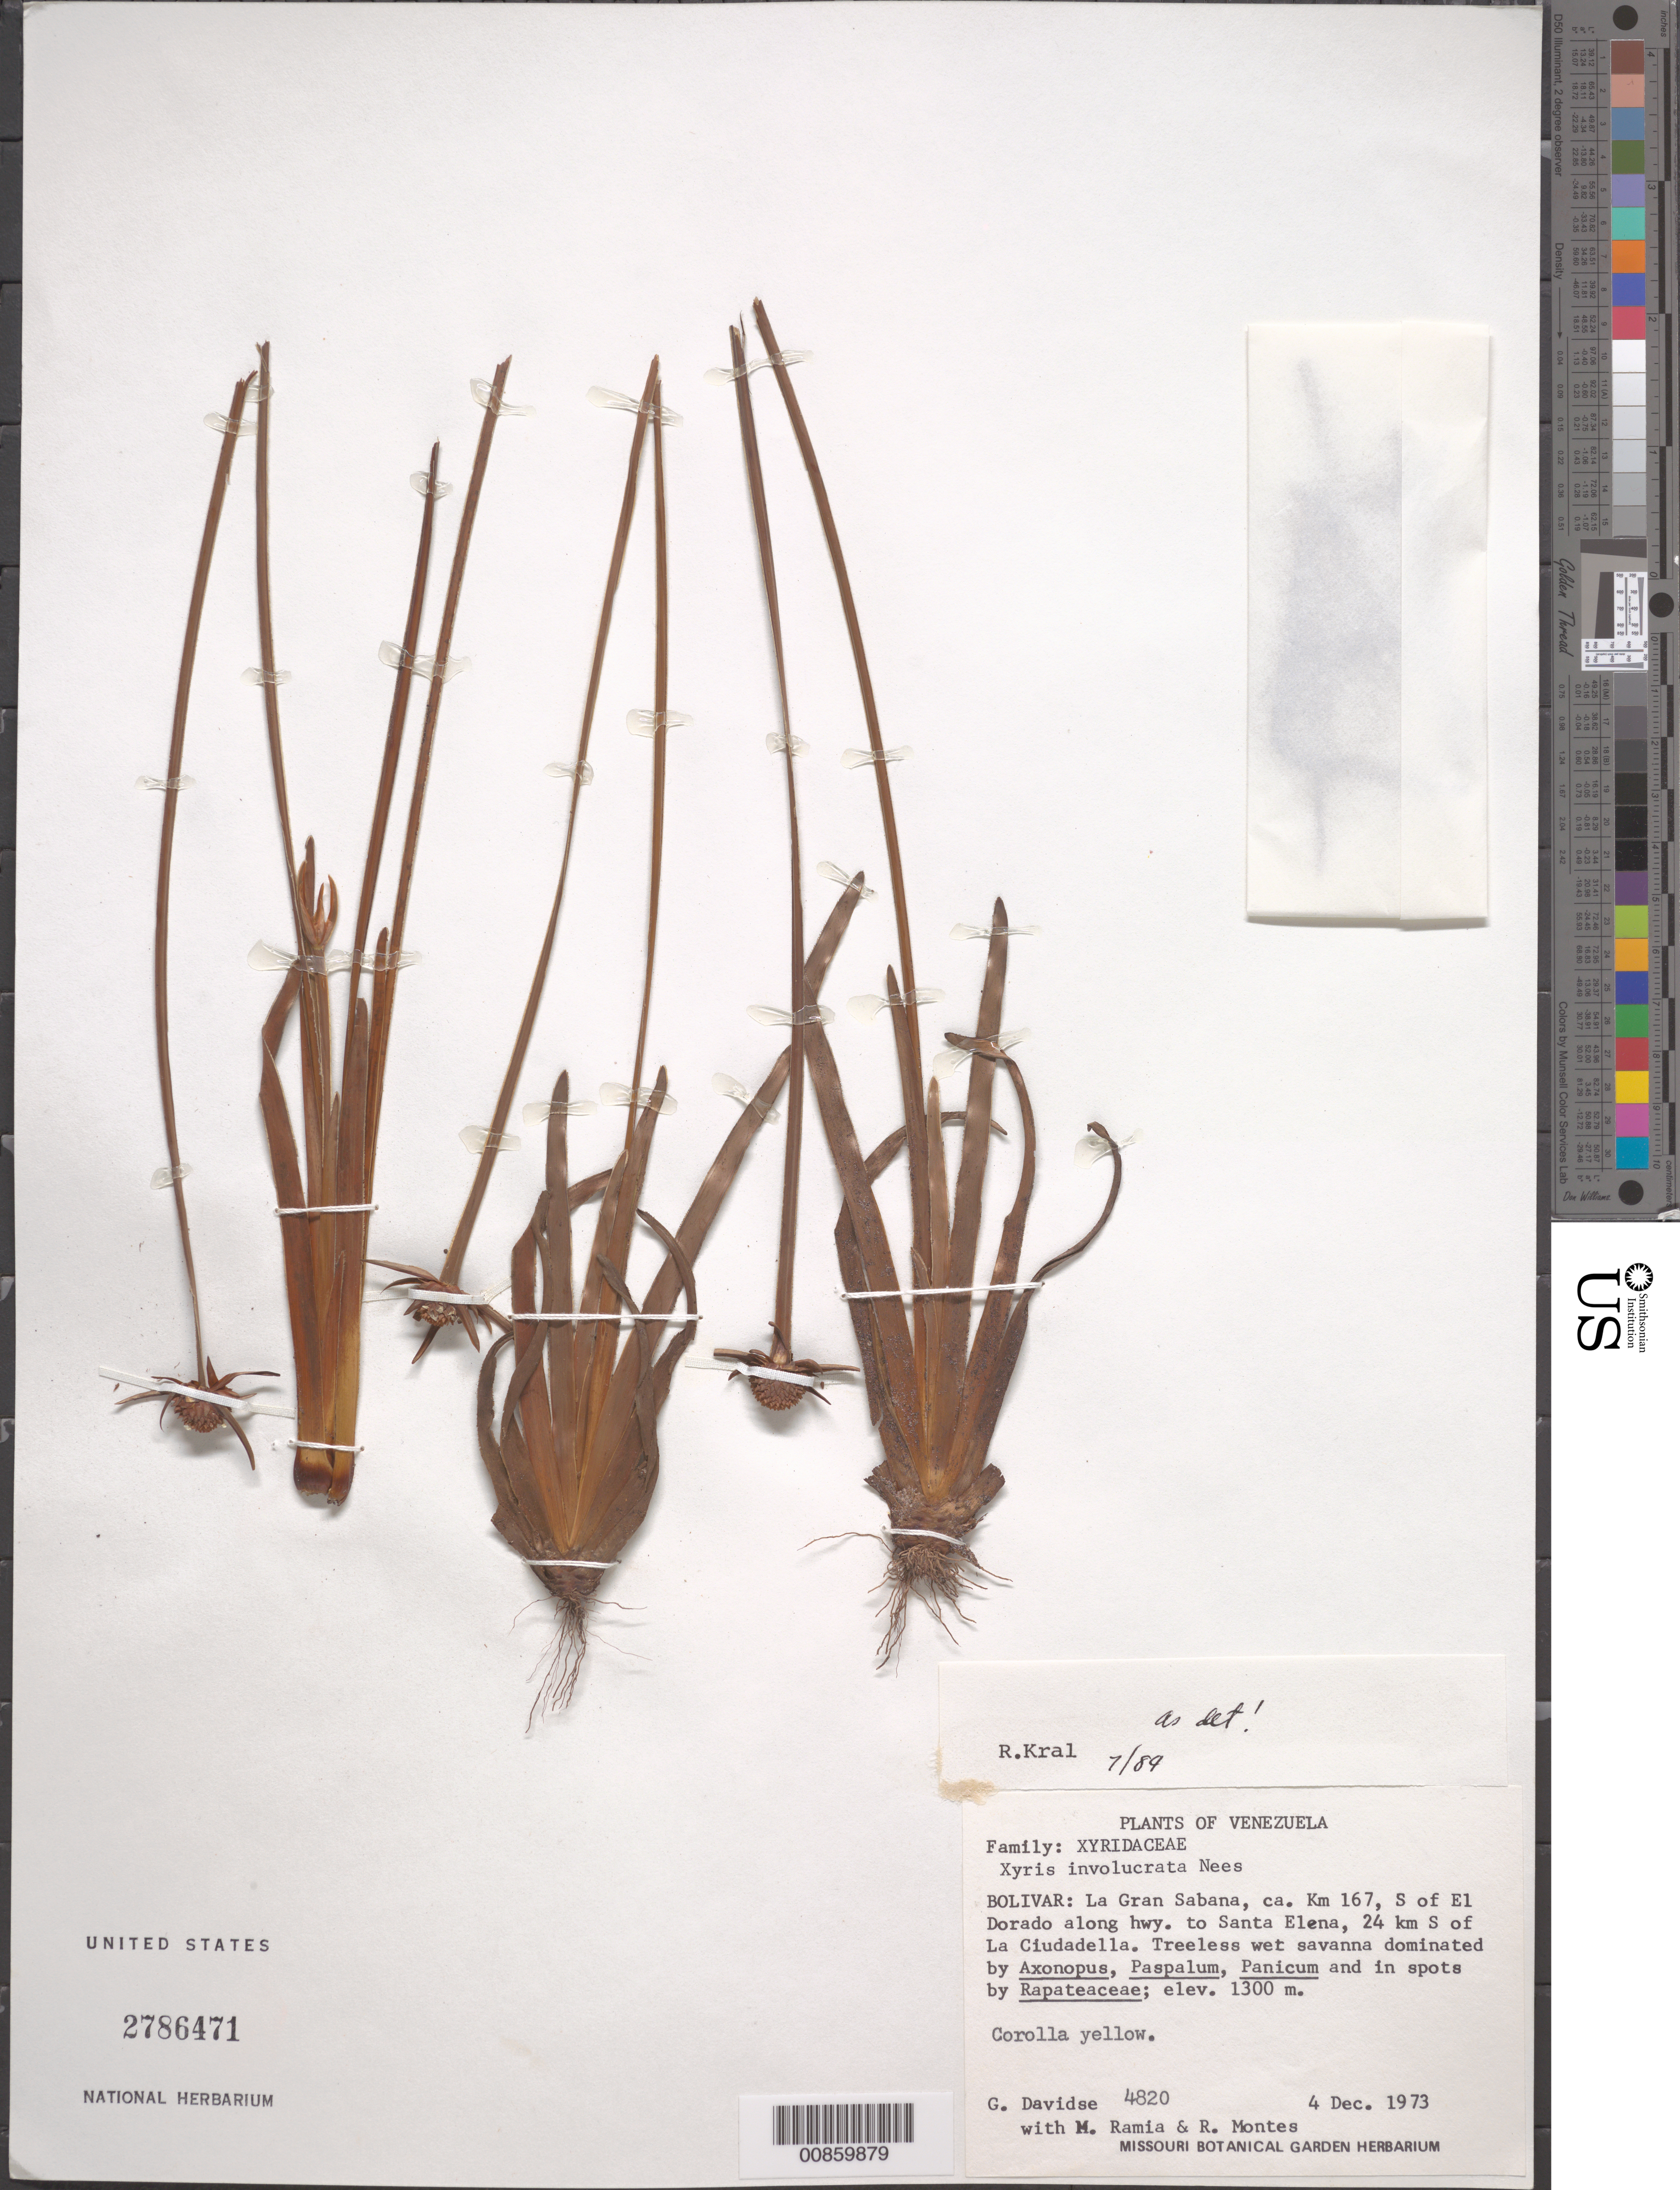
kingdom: Plantae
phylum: Tracheophyta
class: Liliopsida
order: Poales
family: Xyridaceae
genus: Xyris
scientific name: Xyris involucrata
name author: Nees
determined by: Kral, Robert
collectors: G. Davidse, M. Ramia & R. Montes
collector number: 4820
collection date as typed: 4-Dec-73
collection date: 1973-12-04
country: Venezuela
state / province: Bolívar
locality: Gran Sabana, 167 km S of El Dorado along road to Santa Elena, 24 km S of La Ciudadella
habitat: Treeless wet savanna dominated by Axonopus, Paspalum, Panicum, and in spots Rapateaceae.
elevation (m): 1300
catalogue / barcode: US 2786471